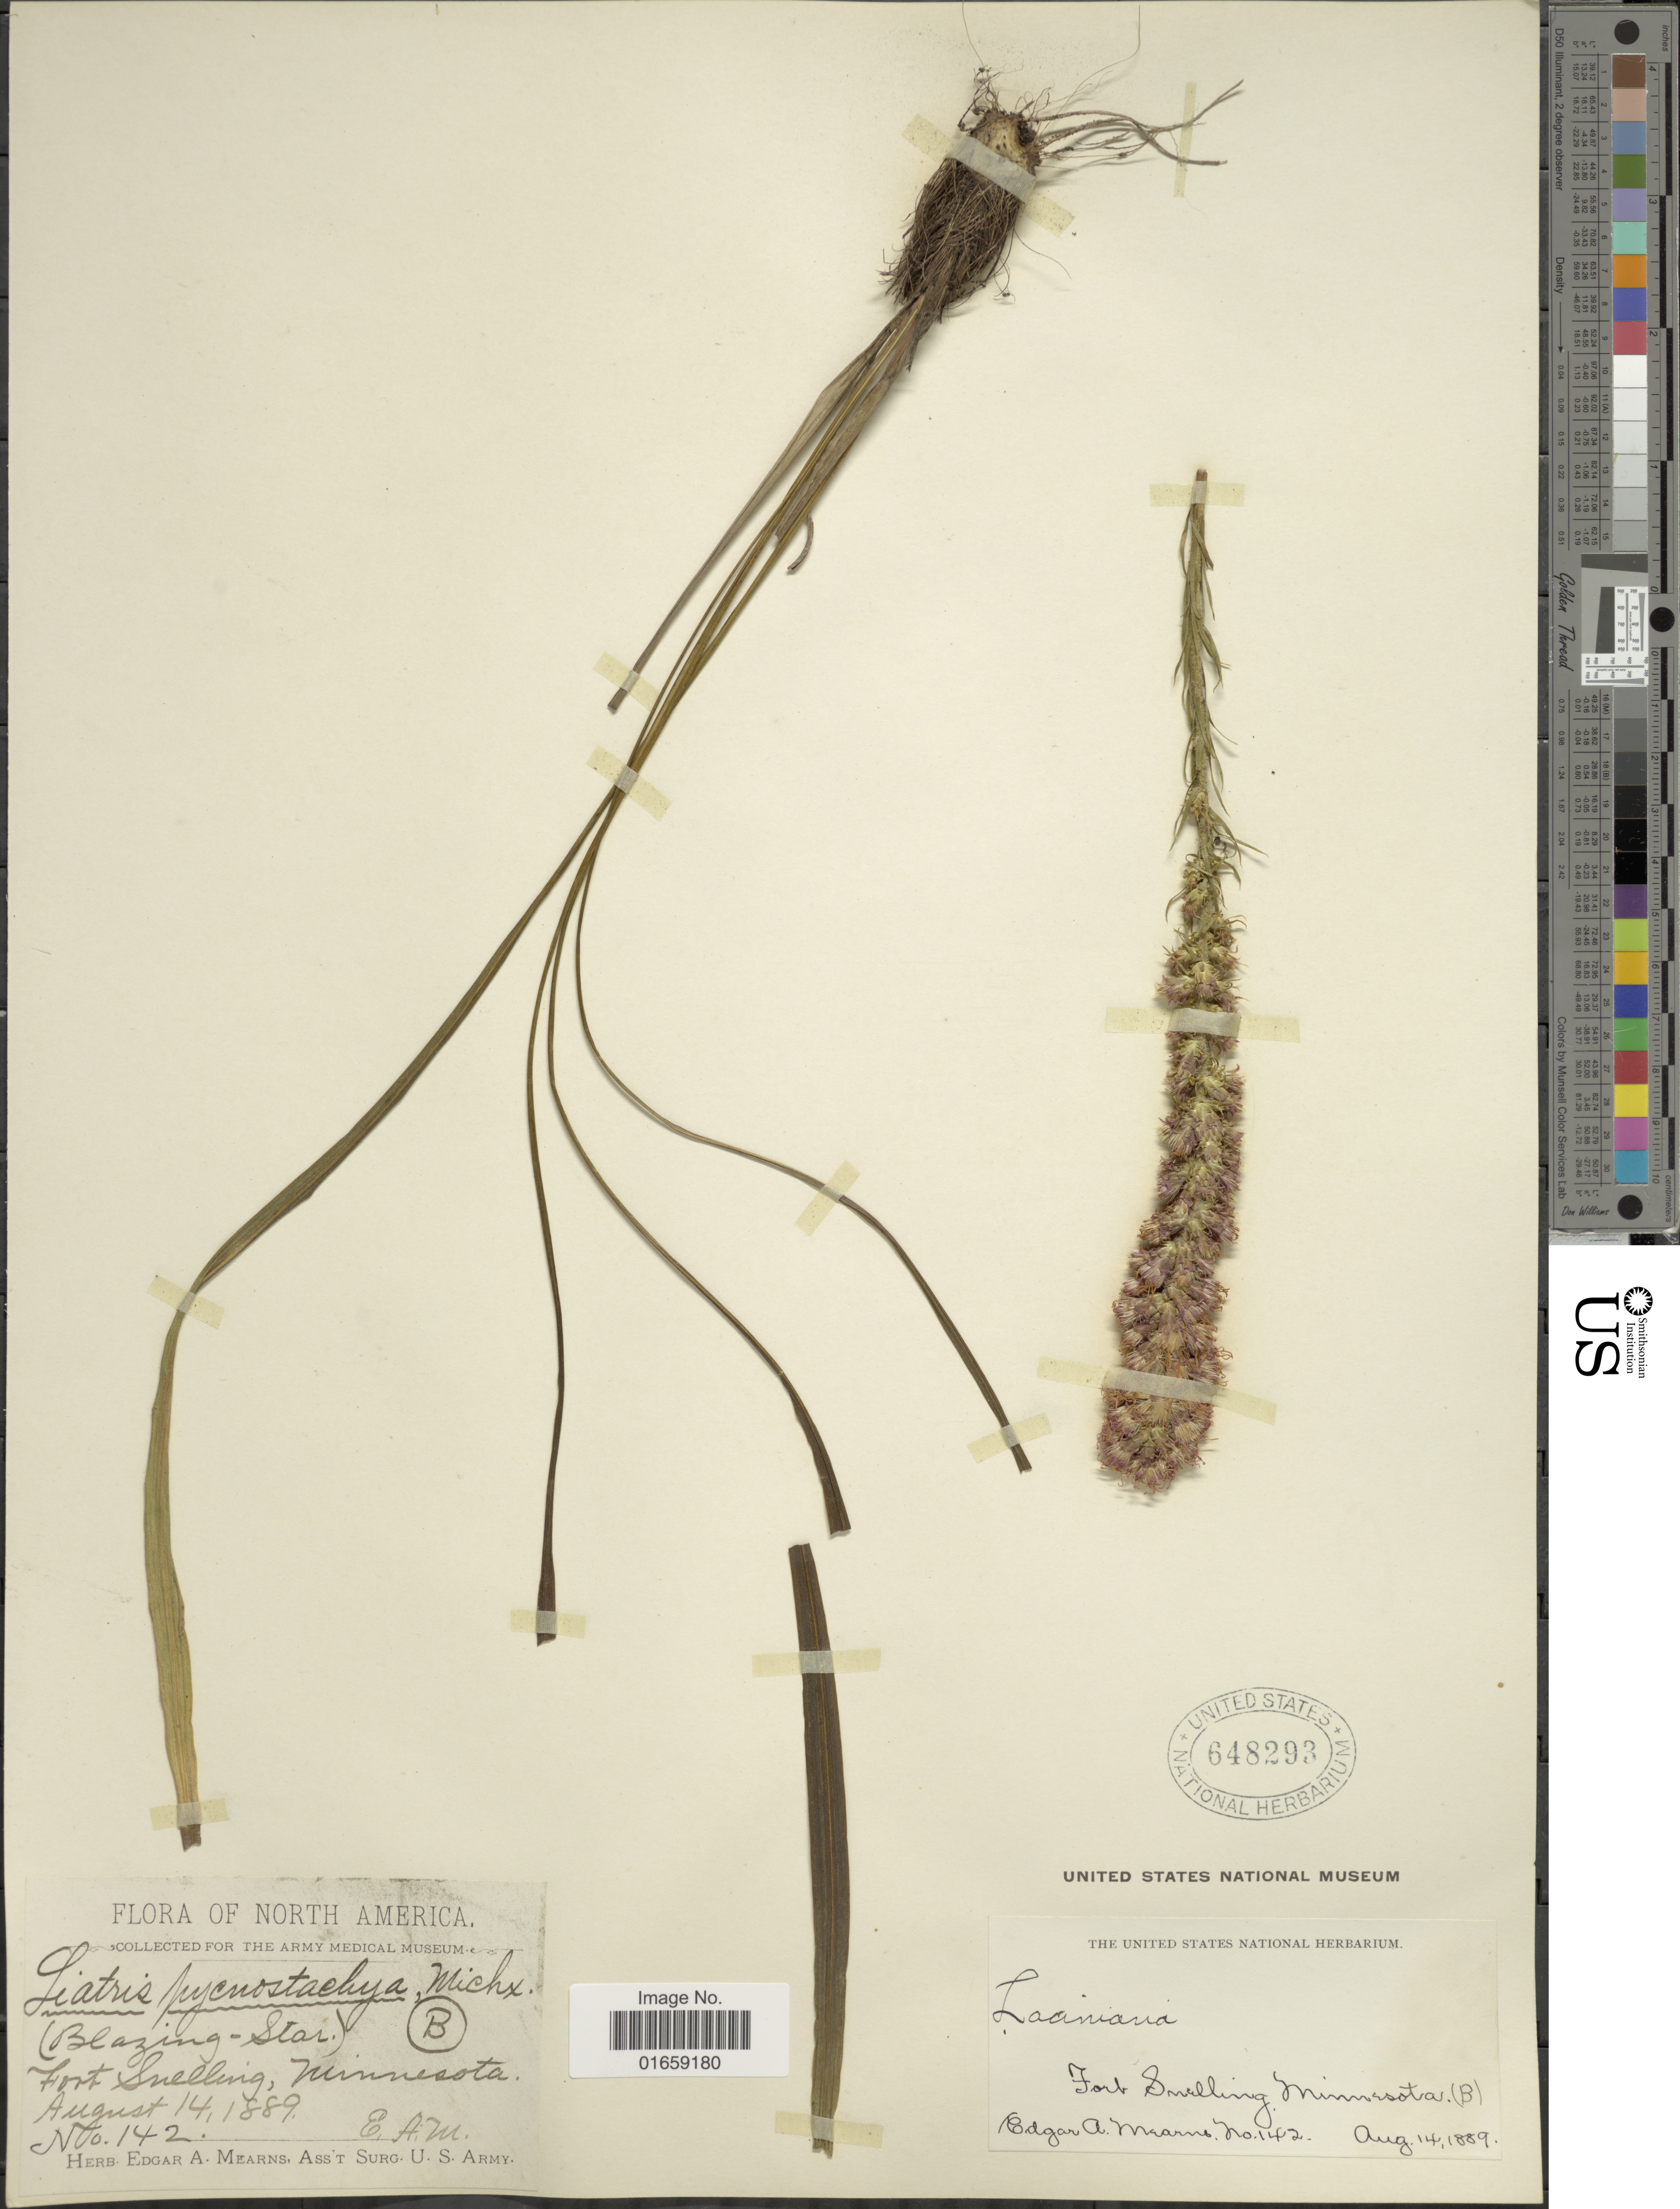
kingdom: Plantae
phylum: Tracheophyta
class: Magnoliopsida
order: Asterales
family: Asteraceae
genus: Liatris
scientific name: Liatris pycnostachya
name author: Michx.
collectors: E. A. Mearns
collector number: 142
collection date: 1889-08-14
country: United States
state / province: Minnesota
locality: Fort Snelling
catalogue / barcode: US 648293